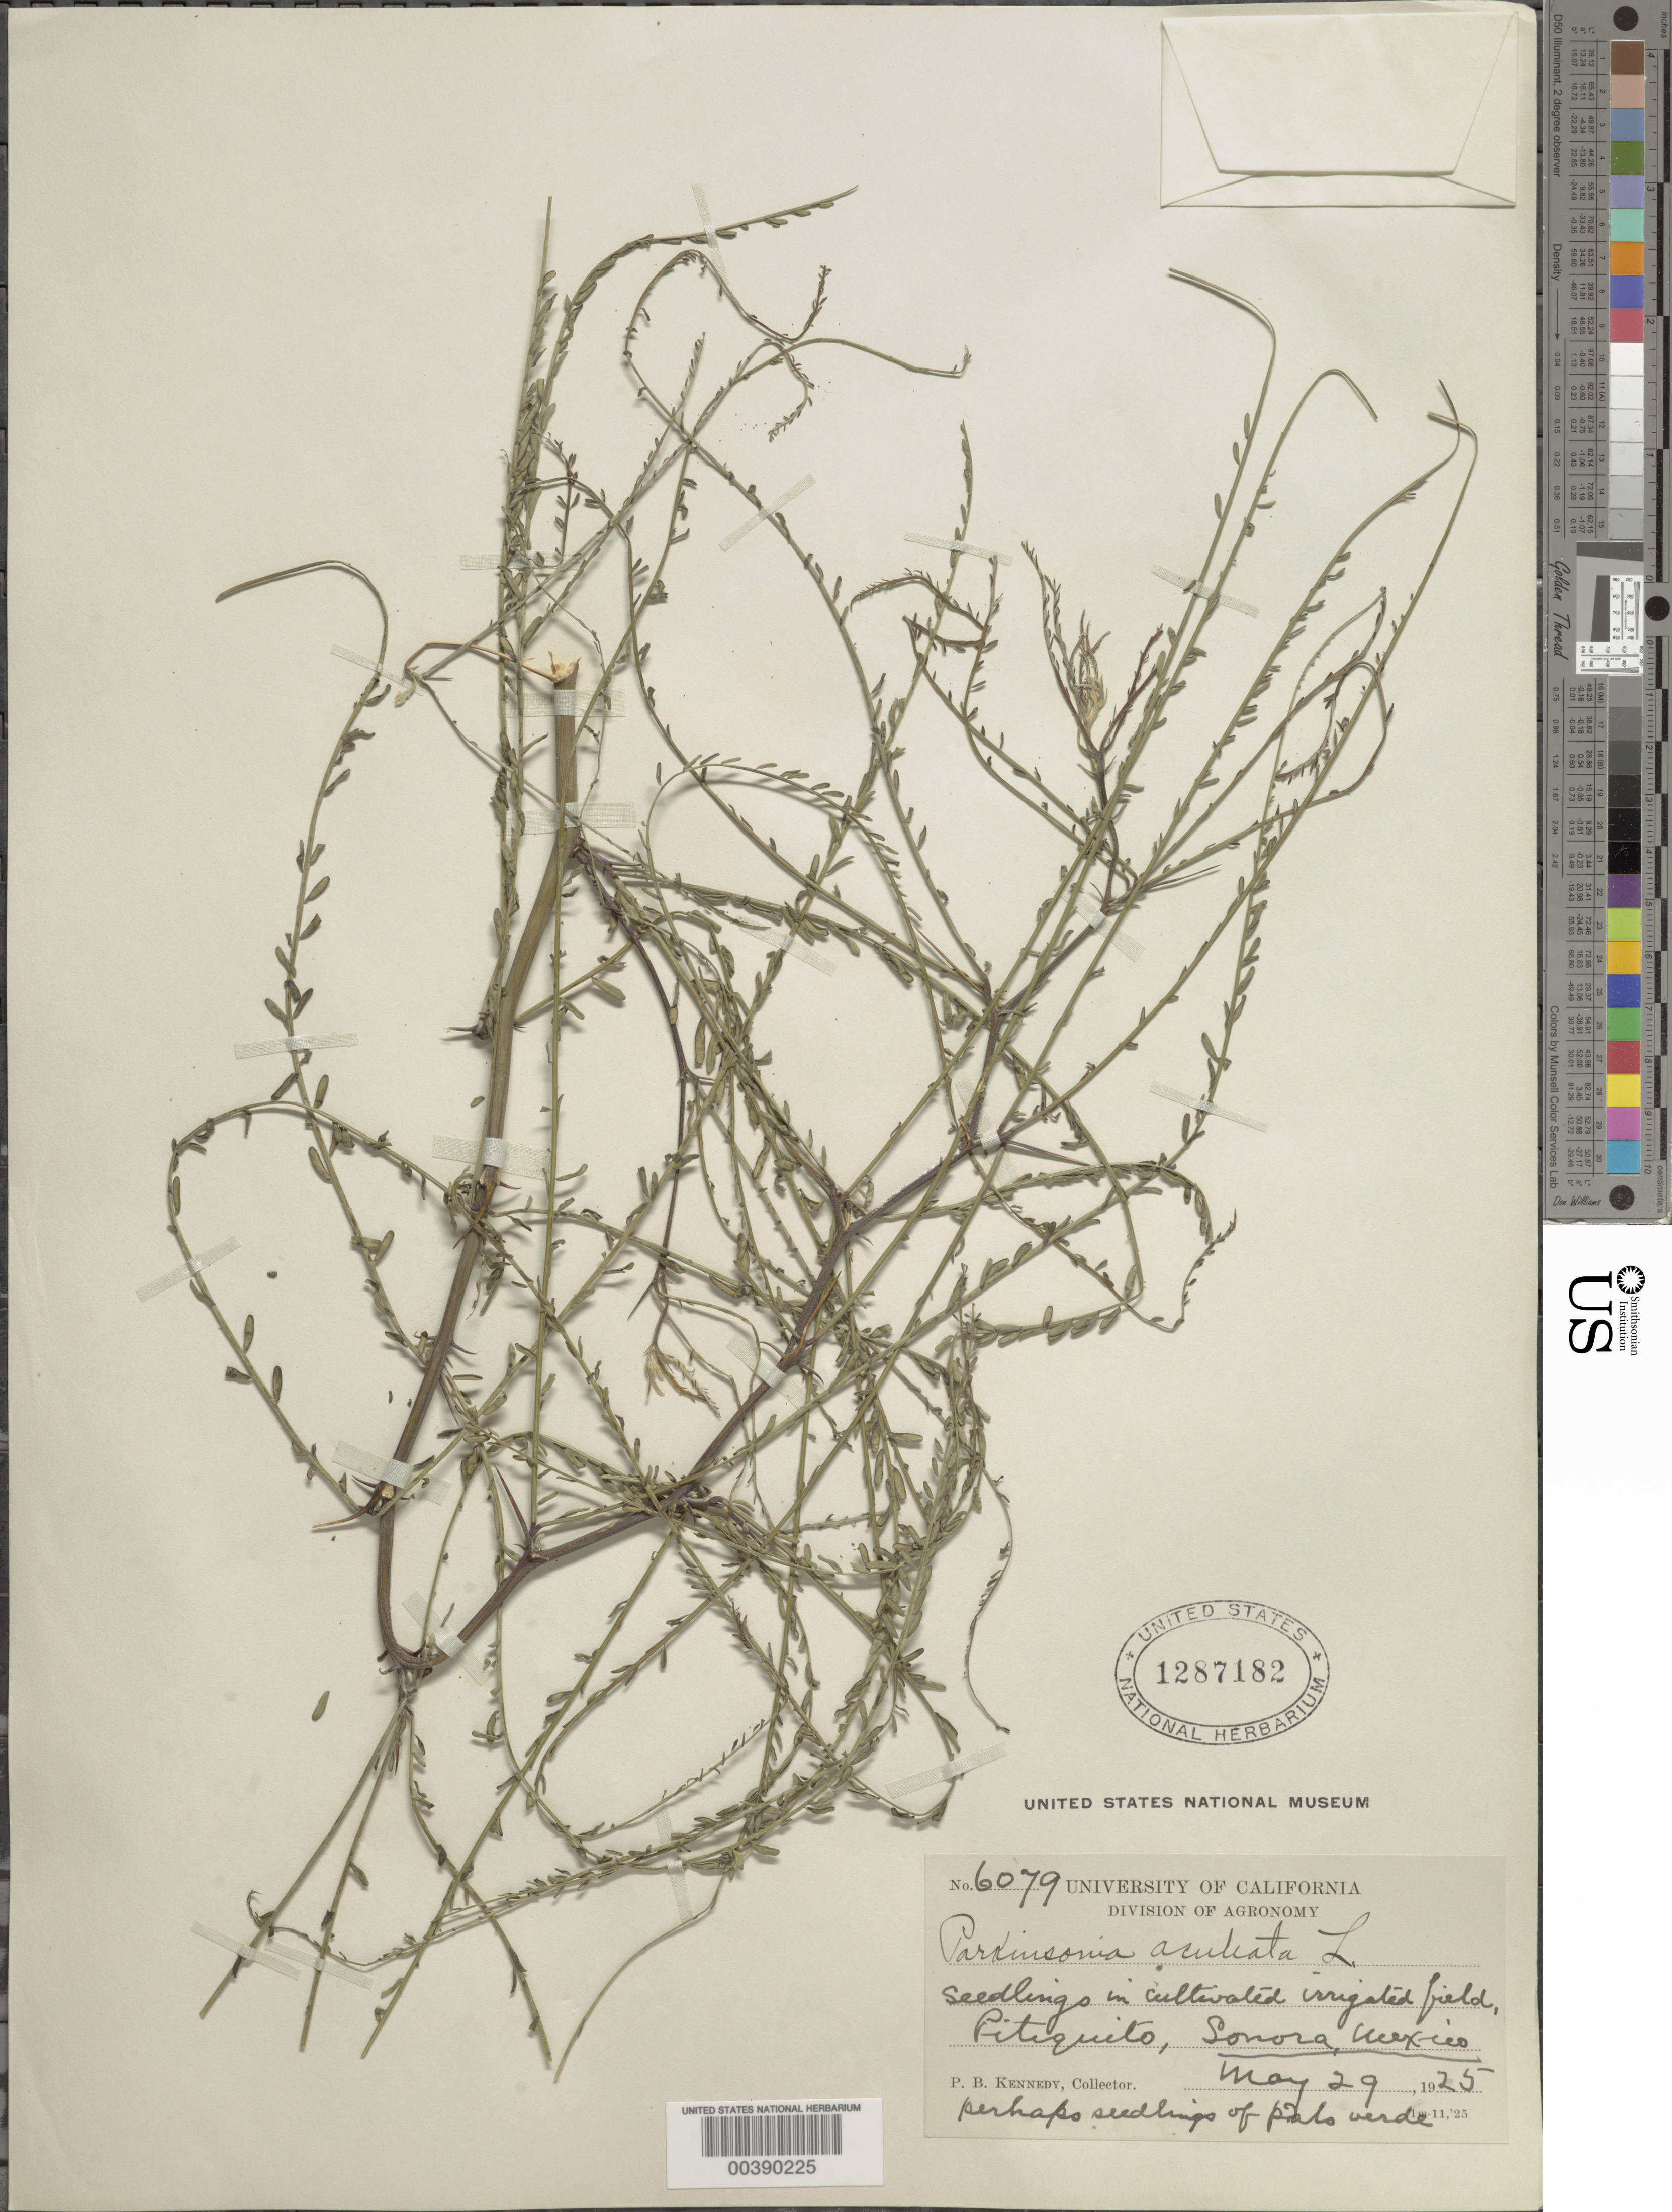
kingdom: Plantae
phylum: Tracheophyta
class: Magnoliopsida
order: Fabales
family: Fabaceae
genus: Parkinsonia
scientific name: Parkinsonia aculeata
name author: L.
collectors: P. B. Kennedy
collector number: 6079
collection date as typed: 29 May 1925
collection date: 1925-05-29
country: Mexico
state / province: Sonora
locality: Pitiquito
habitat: In cultivated irrigated field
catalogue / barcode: US 1287182